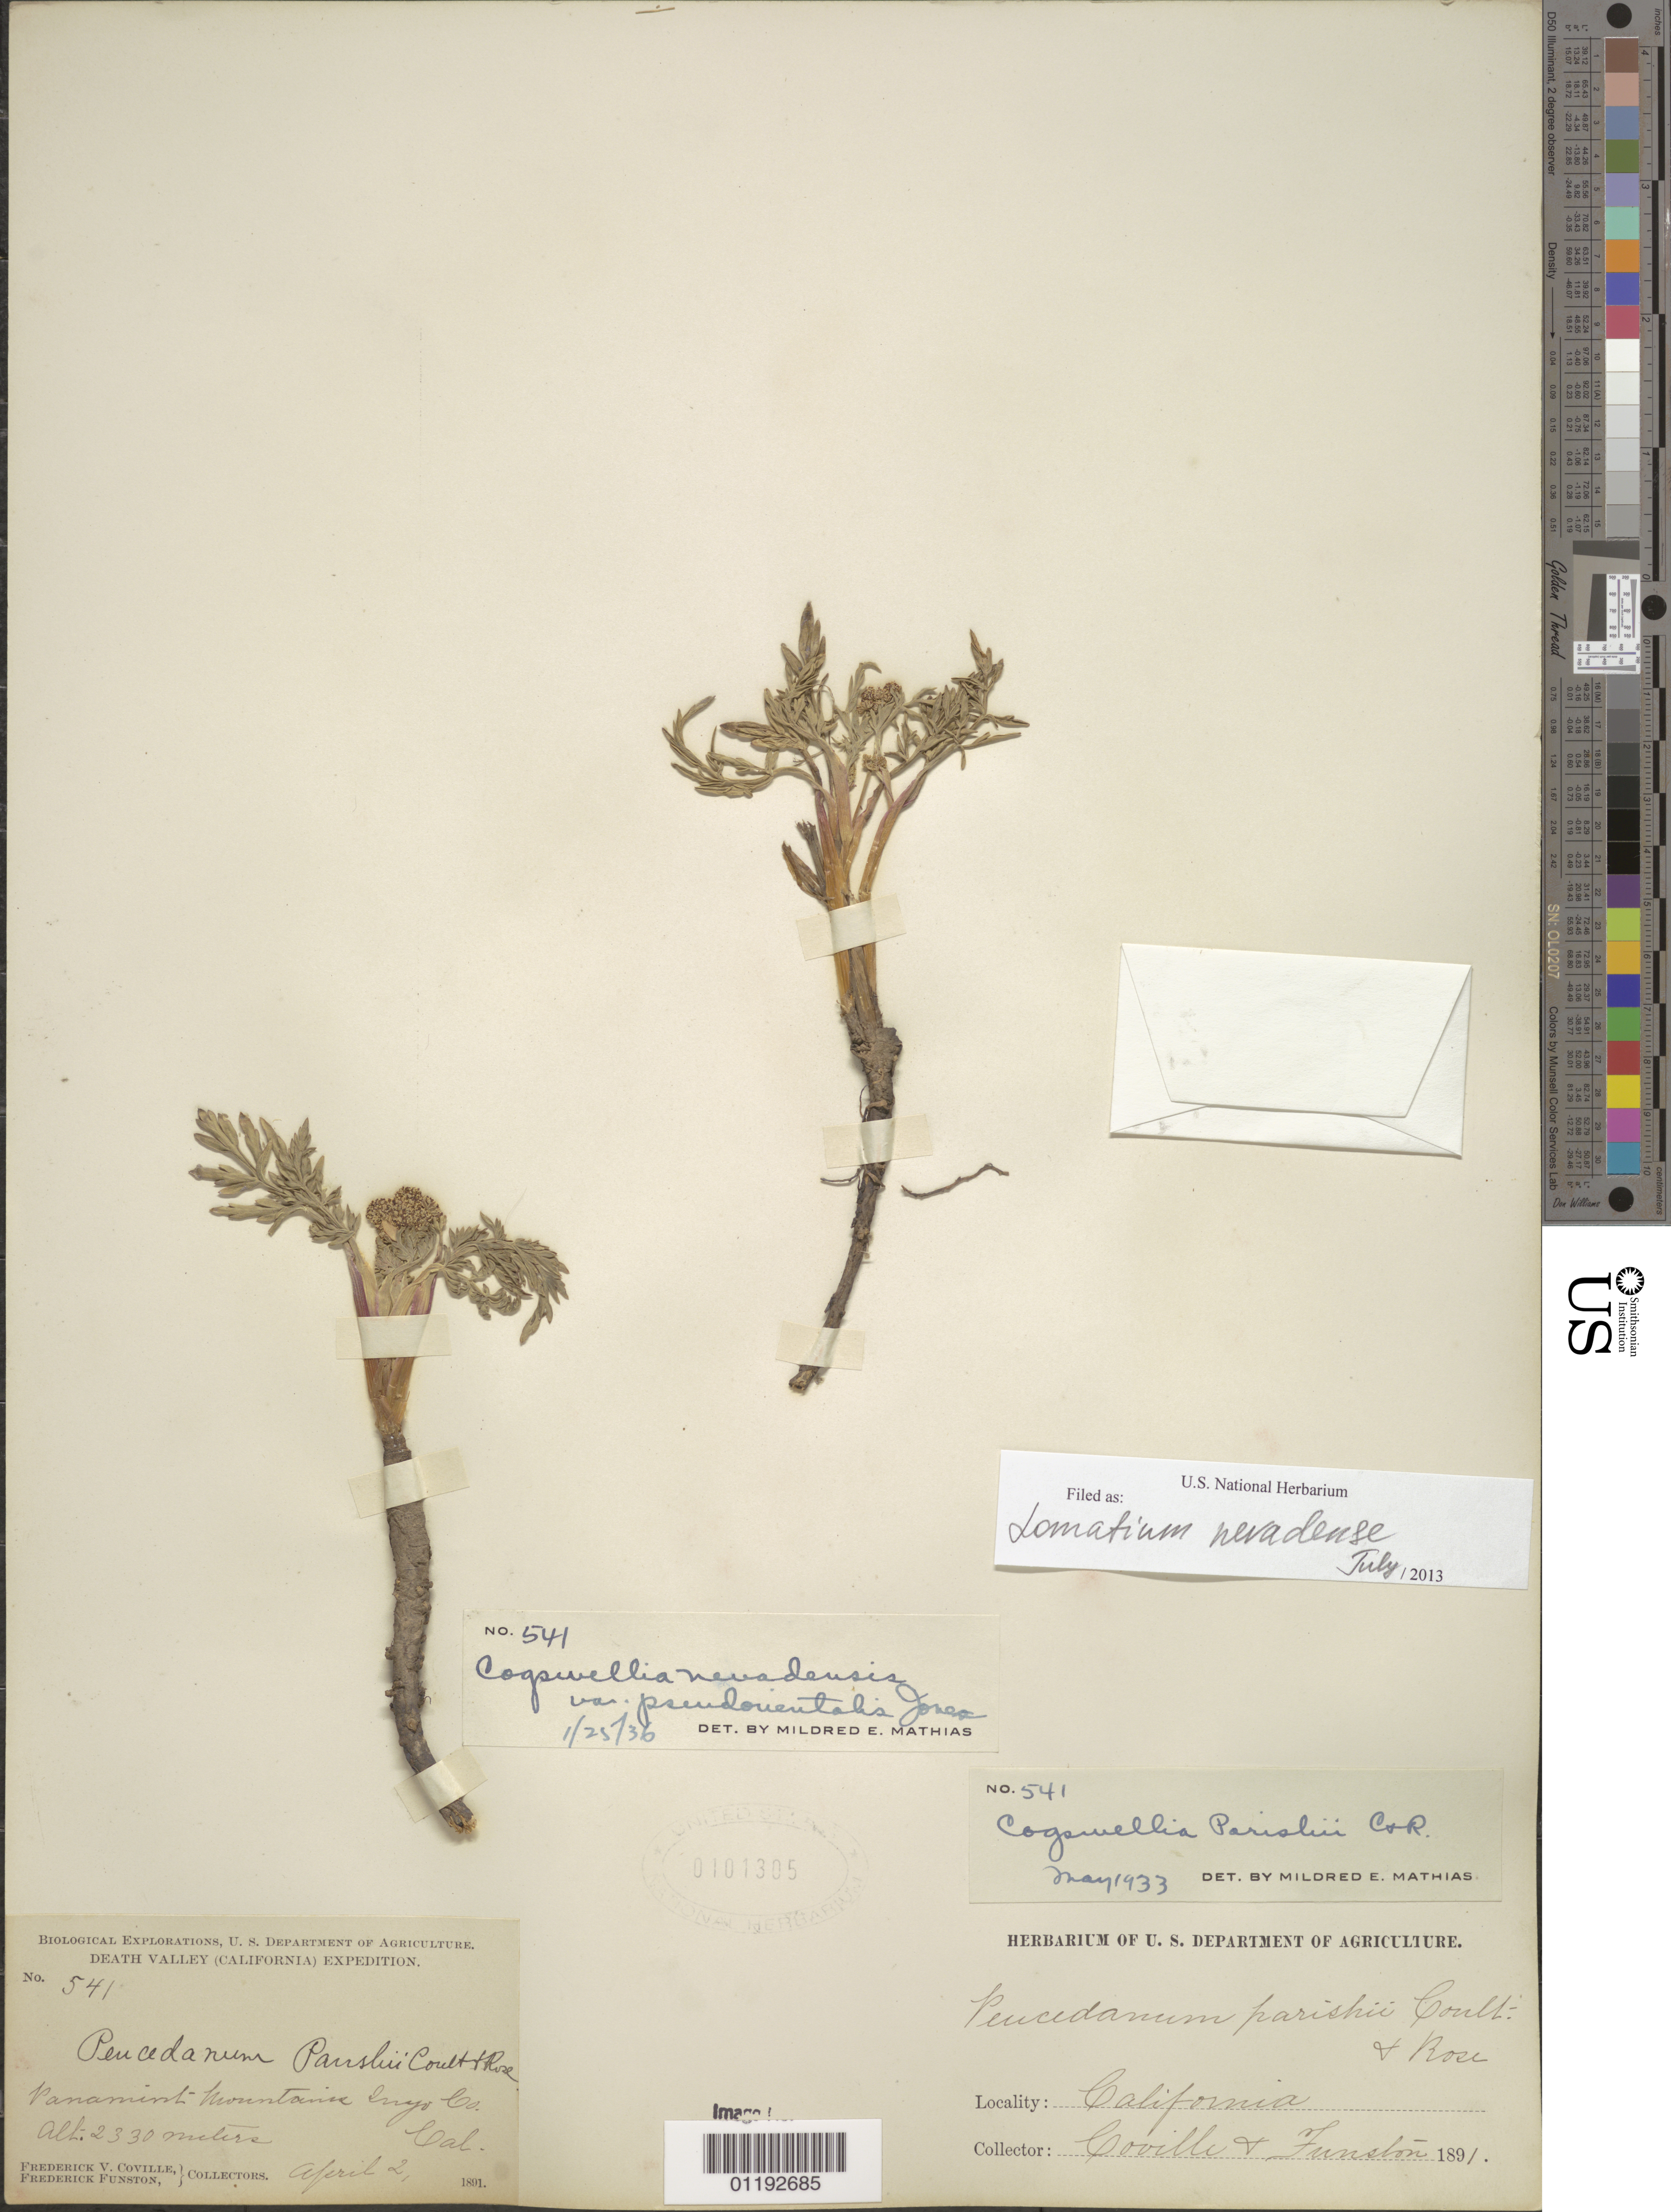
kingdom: Plantae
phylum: Tracheophyta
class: Magnoliopsida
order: Apiales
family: Apiaceae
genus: Lomatium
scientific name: Lomatium nevadense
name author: (S. Watson) J.M. Coult. & Rose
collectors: F. V. Coville & F. Funston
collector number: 541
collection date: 1891-04-02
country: United States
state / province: California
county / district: Inyo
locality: Panamint Mountains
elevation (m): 2330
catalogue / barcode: US 101305